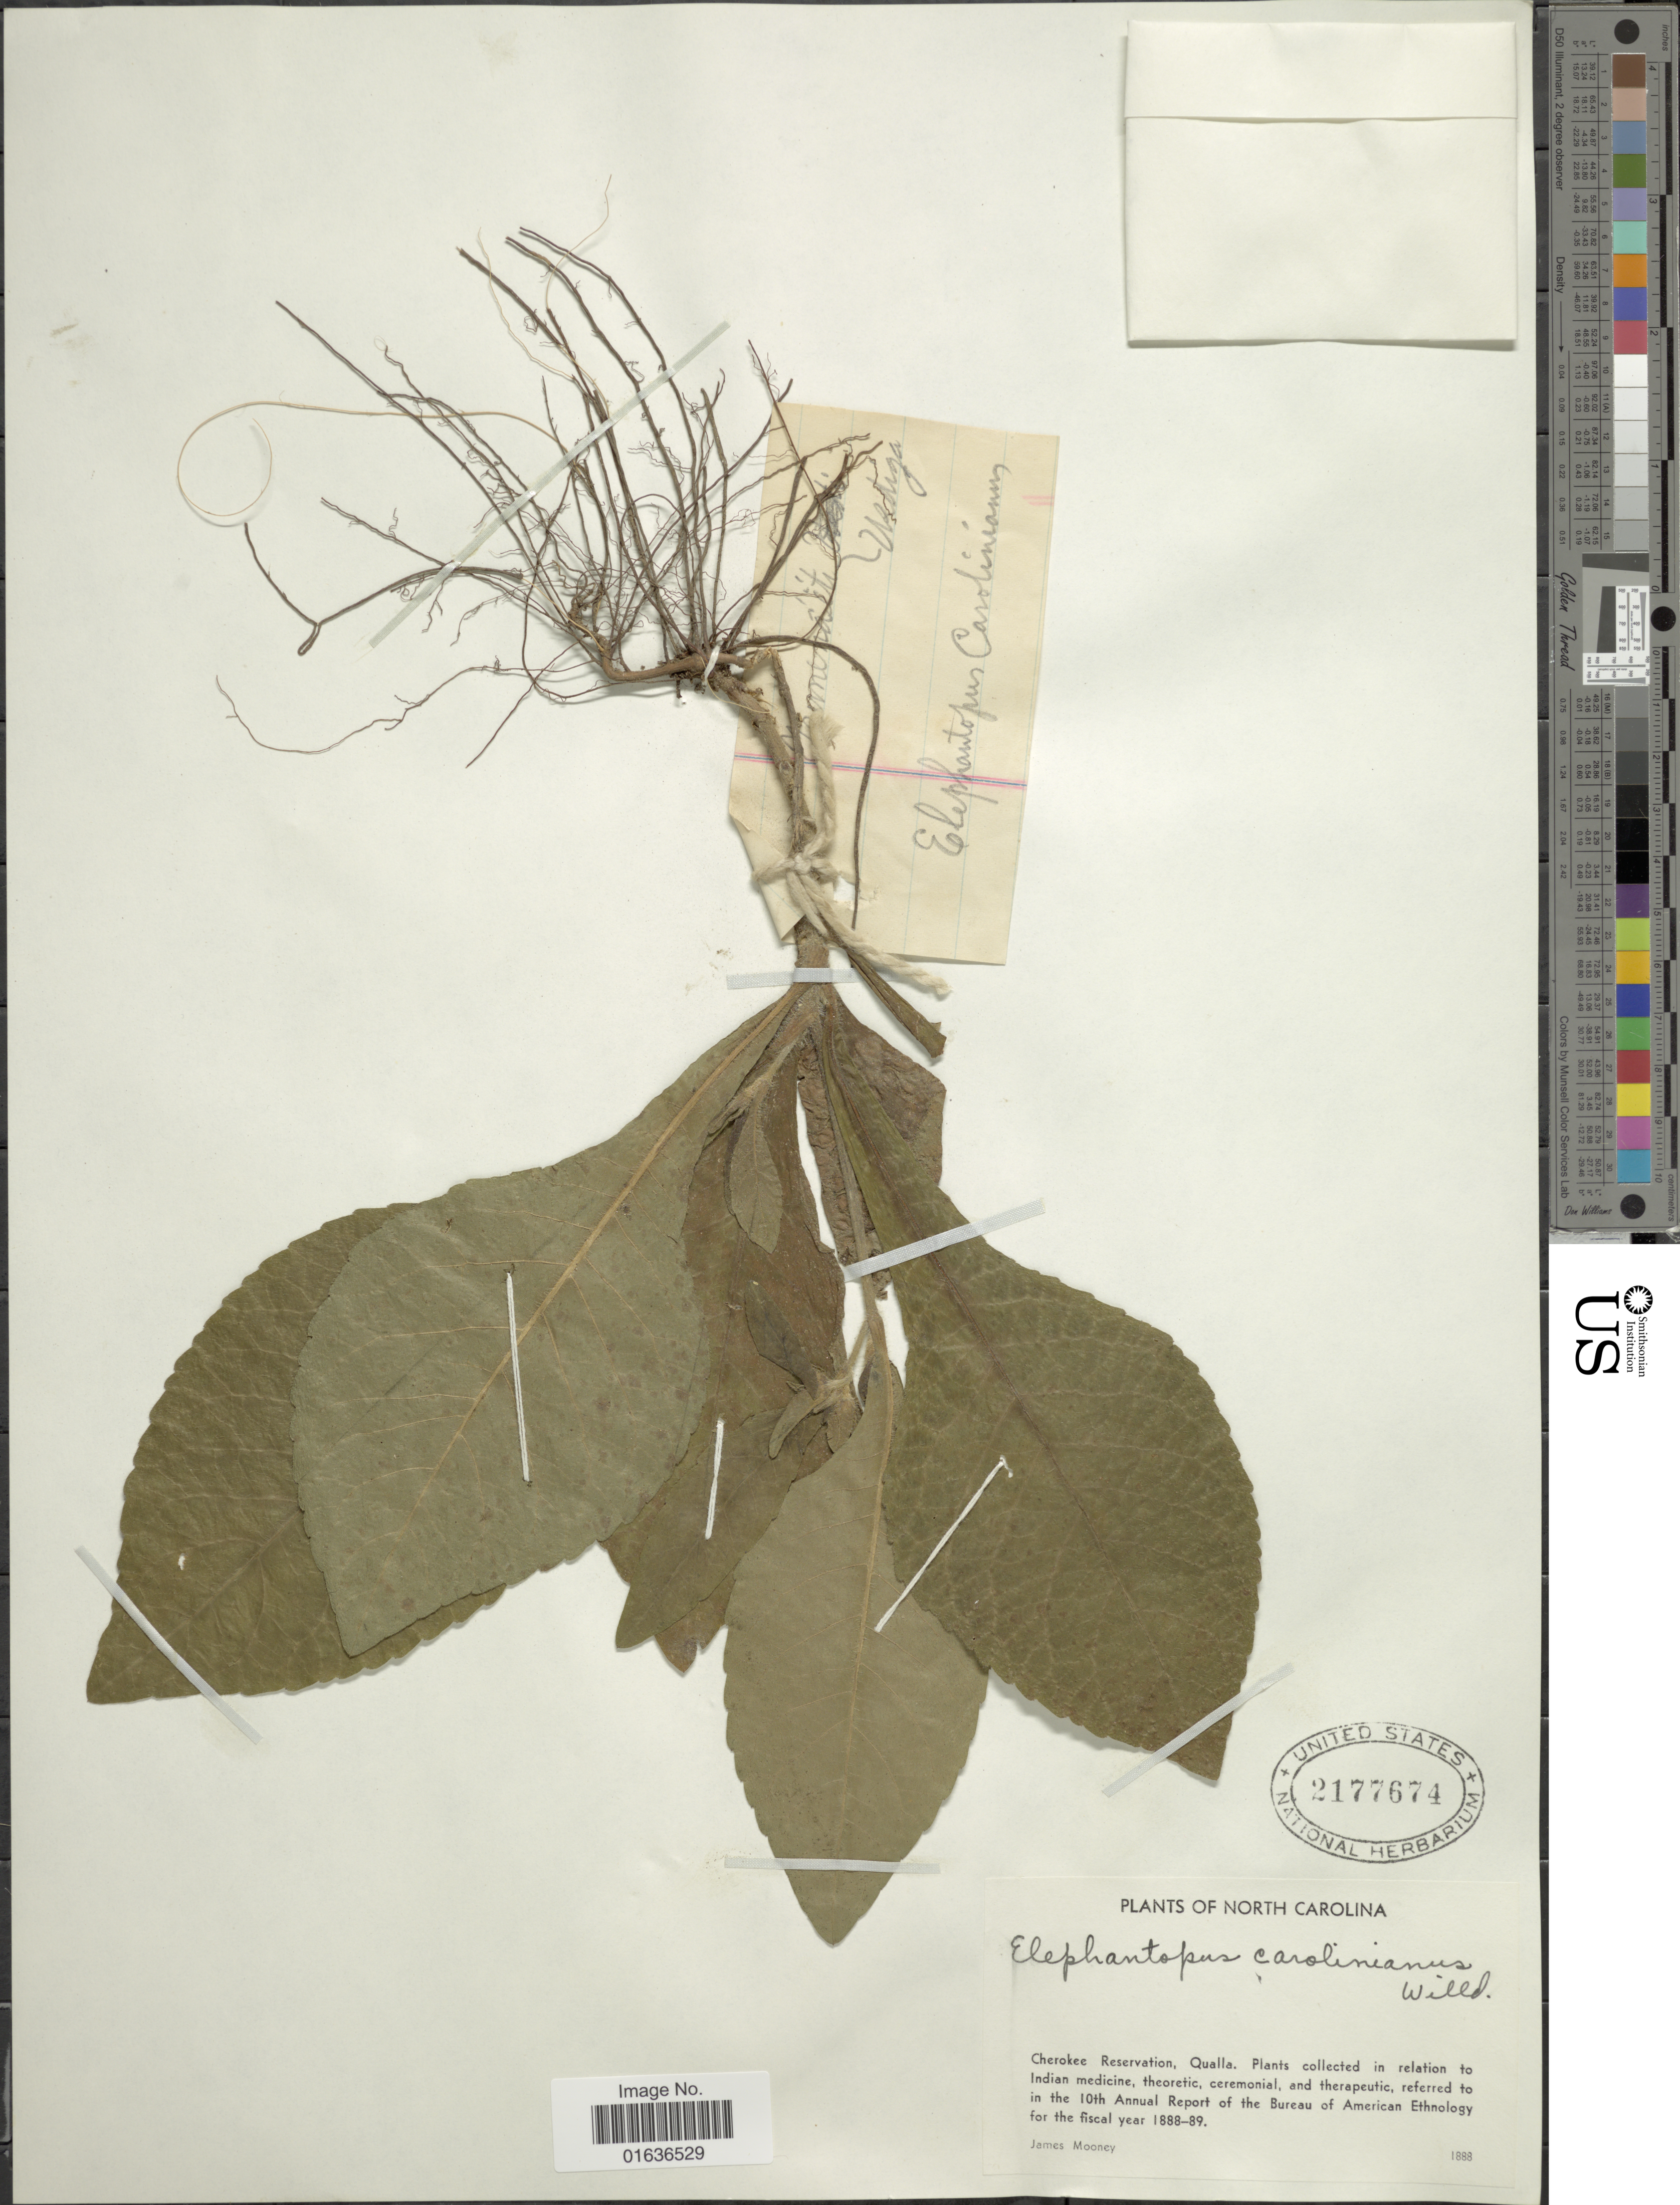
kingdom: Plantae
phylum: Tracheophyta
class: Magnoliopsida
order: Asterales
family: Asteraceae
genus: Elephantopus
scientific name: Elephantopus carolinianus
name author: Raeusch.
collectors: J. Mooney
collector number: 1888?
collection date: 1888/1889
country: United States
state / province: North Carolina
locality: Cherokee Reservation, Qualla.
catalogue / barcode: US 2177674